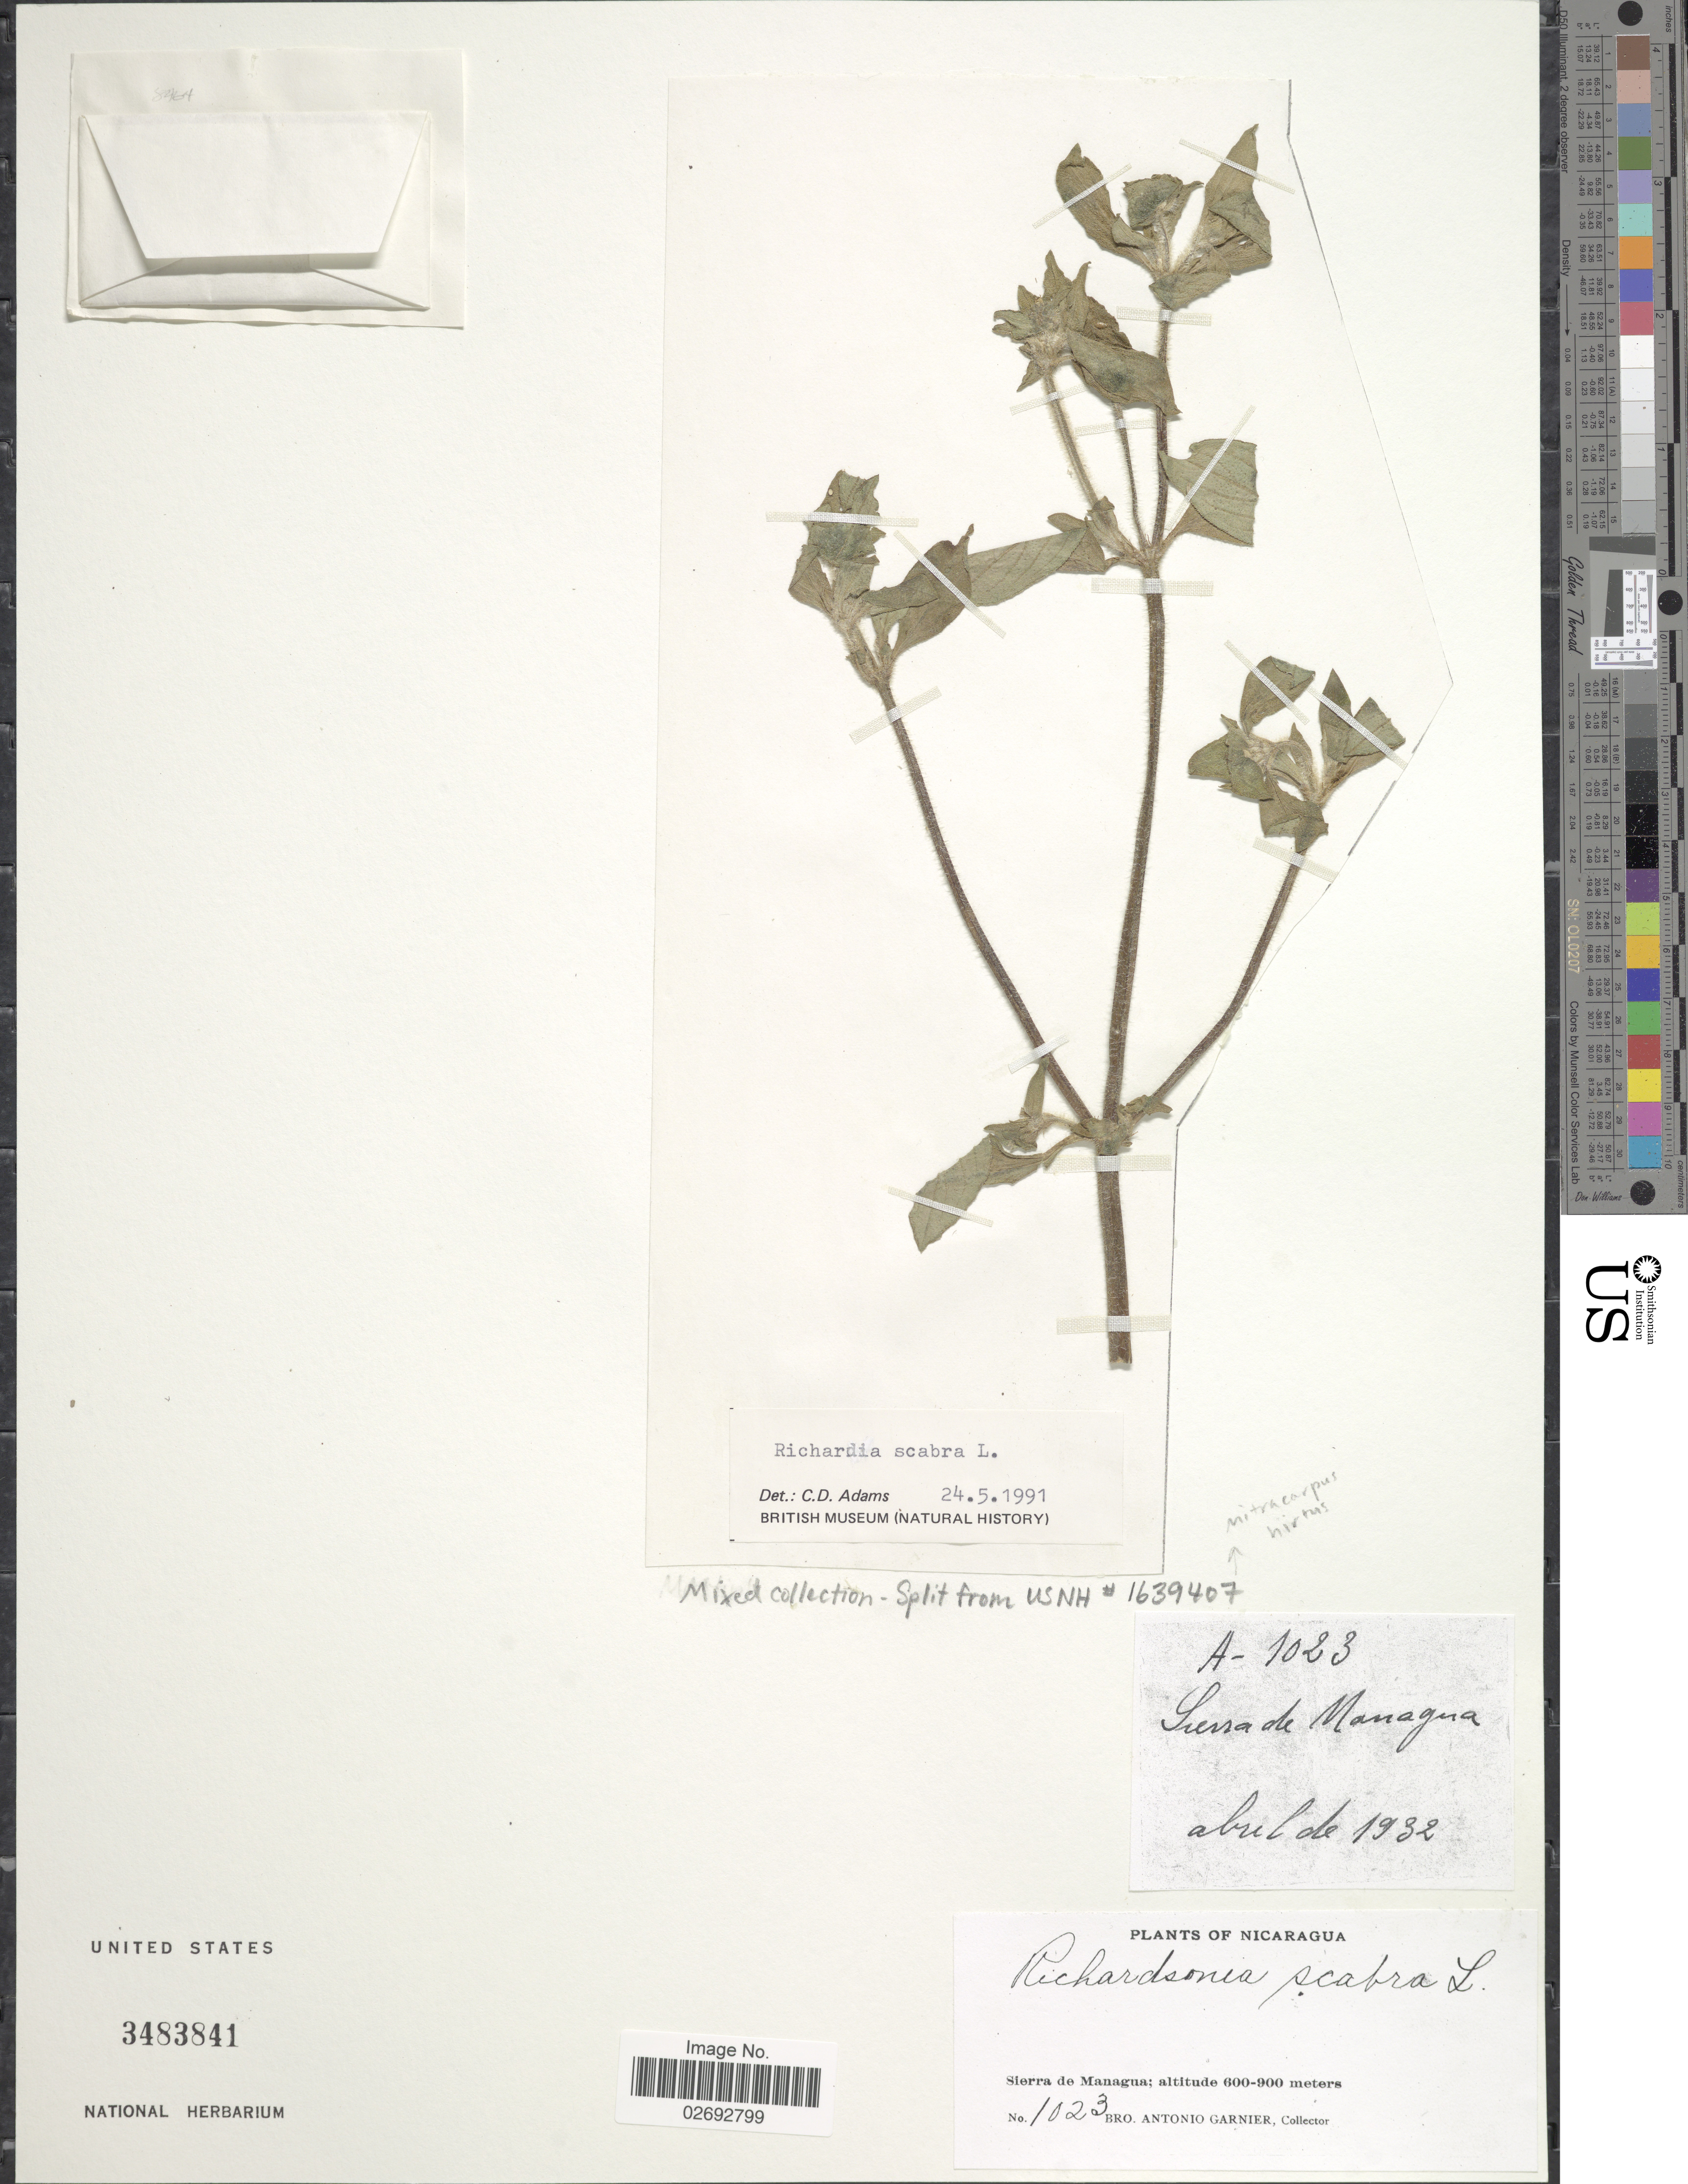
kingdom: Plantae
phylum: Tracheophyta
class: Magnoliopsida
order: Gentianales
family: Rubiaceae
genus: Richardia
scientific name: Richardia scabra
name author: L.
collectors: Bro. A. Garnier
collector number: A-1023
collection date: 1932-04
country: Nicaragua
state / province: Managua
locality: Sierra de Managua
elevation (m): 600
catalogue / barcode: US 3483841